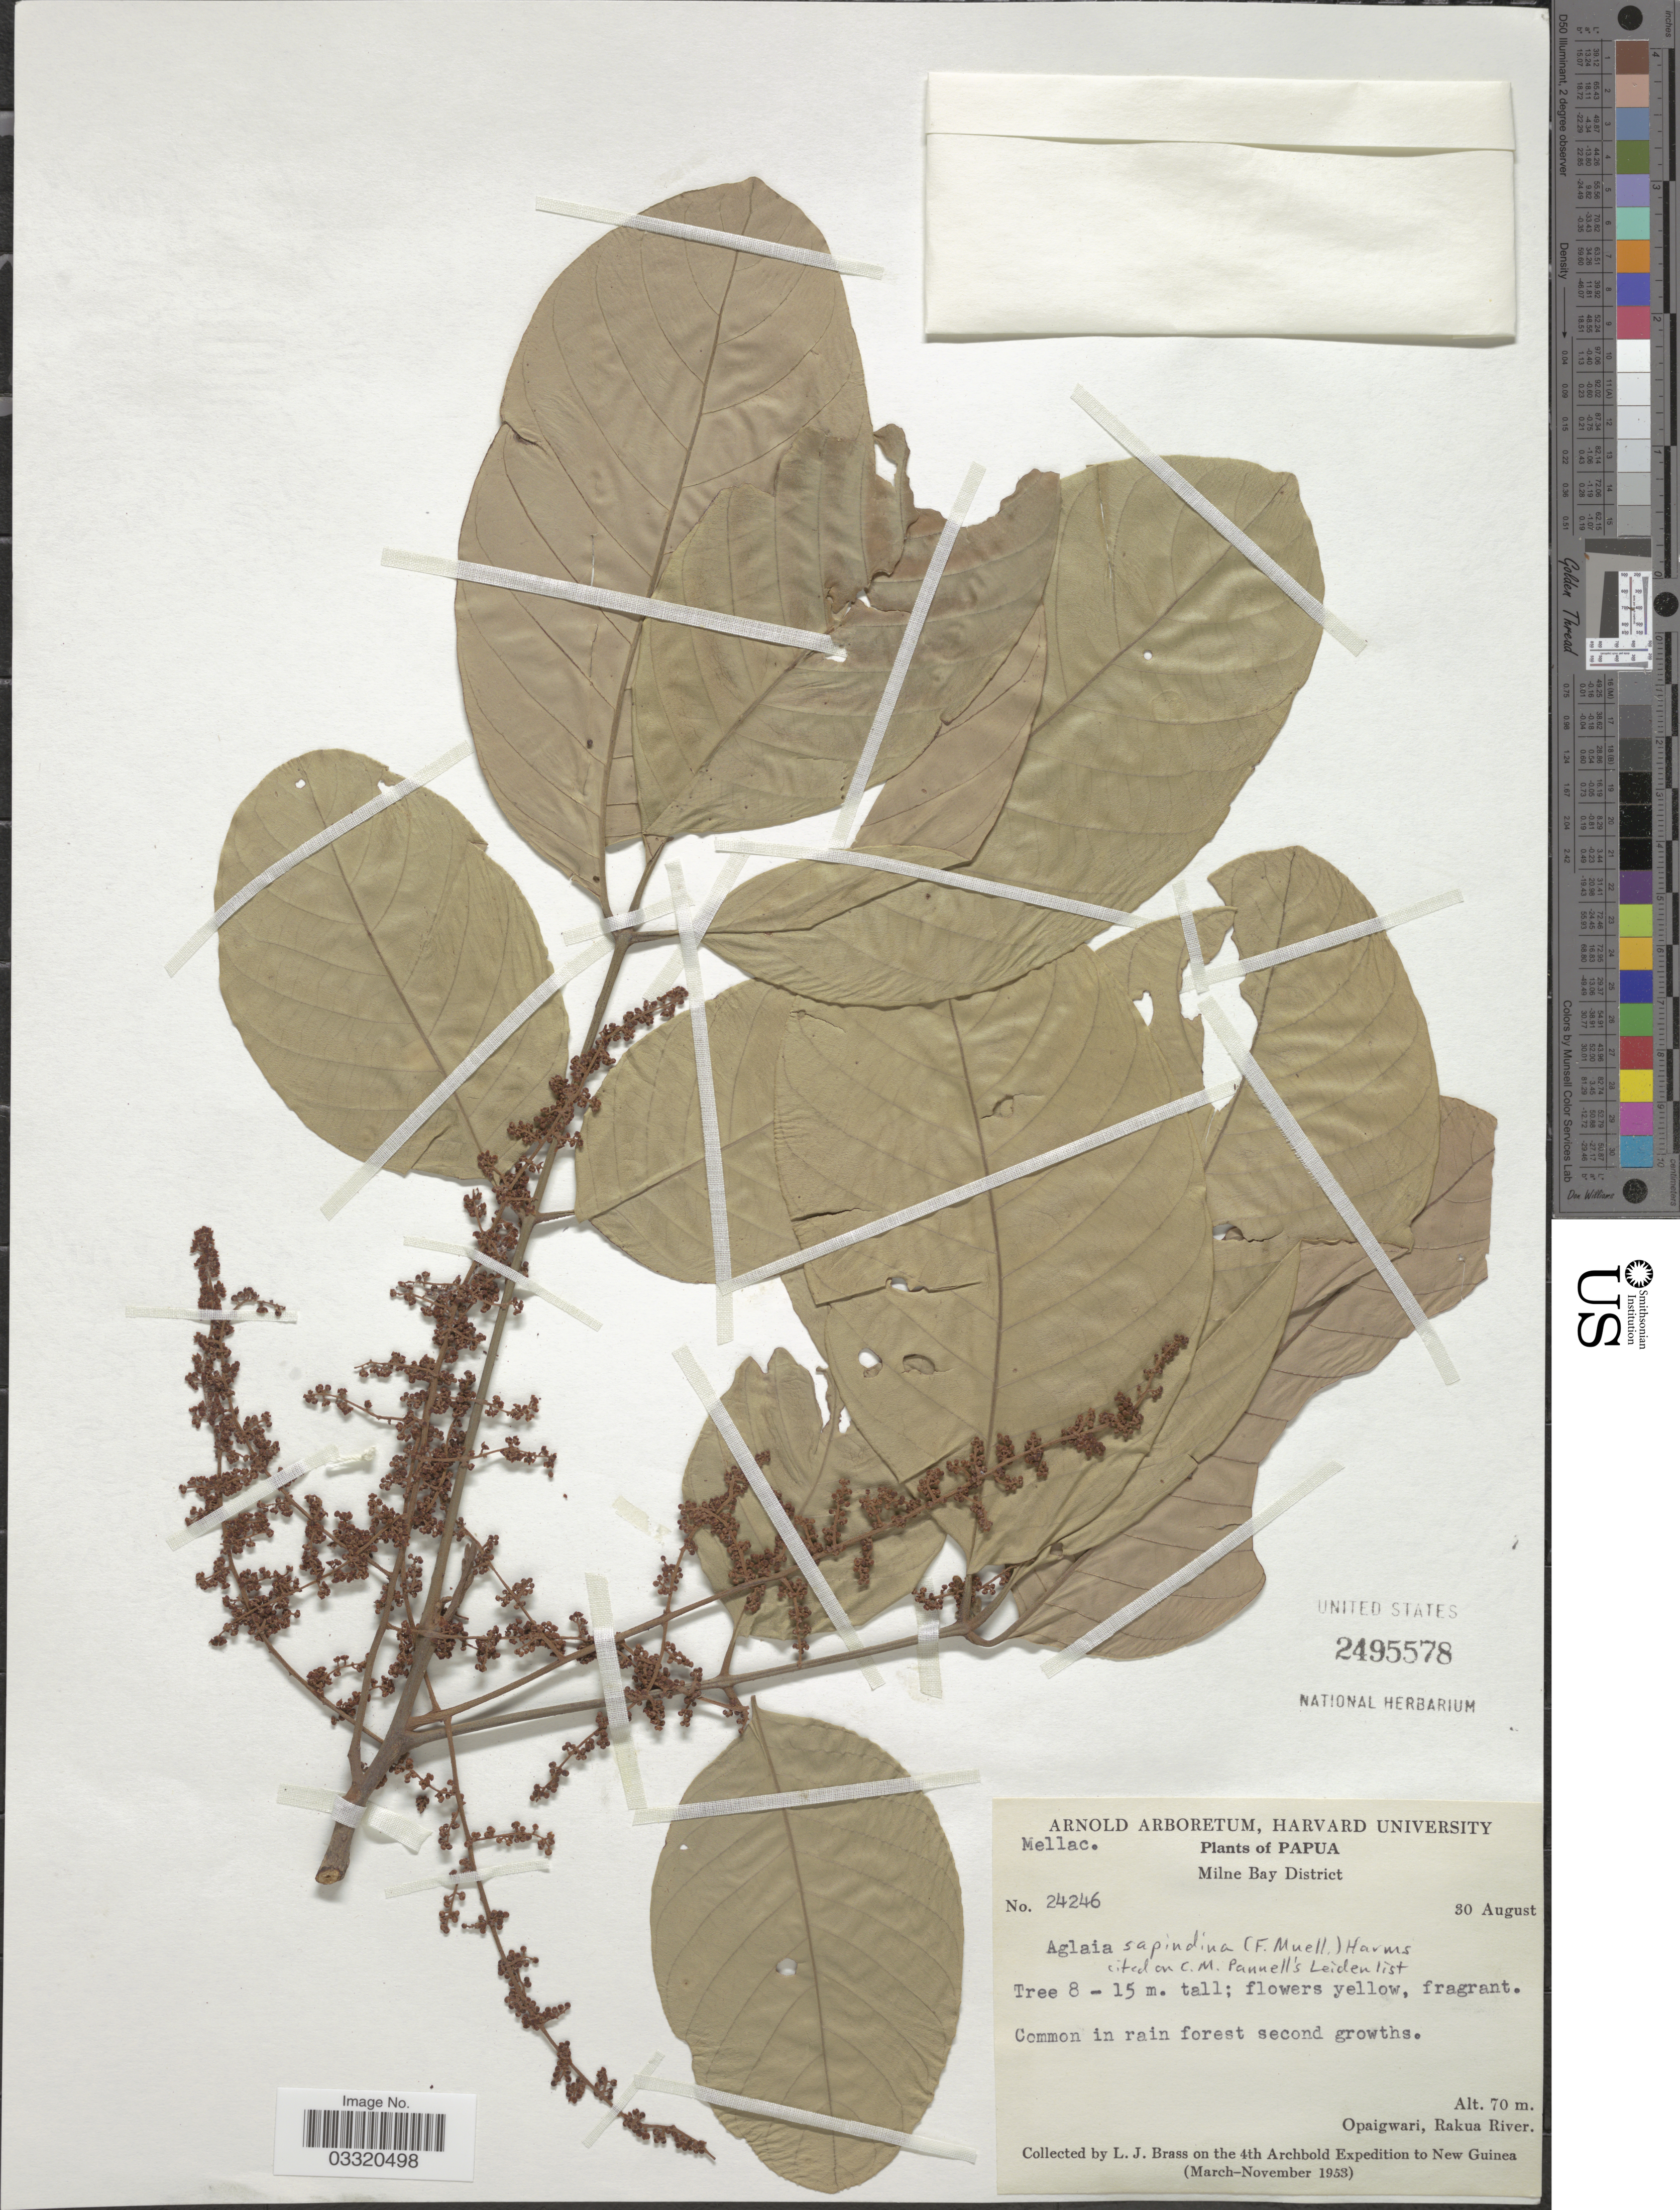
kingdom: Plantae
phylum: Tracheophyta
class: Magnoliopsida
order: Sapindales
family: Meliaceae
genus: Aglaia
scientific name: Aglaia sapindina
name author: (F. Muell.) Harms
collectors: L. J. Brass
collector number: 24246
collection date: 1953-08-30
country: Papua New Guinea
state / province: Milne Bay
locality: Papua. Milne Bay District. Opaigwari, Rakua River. New Guinea.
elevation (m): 70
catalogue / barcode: US 2495578